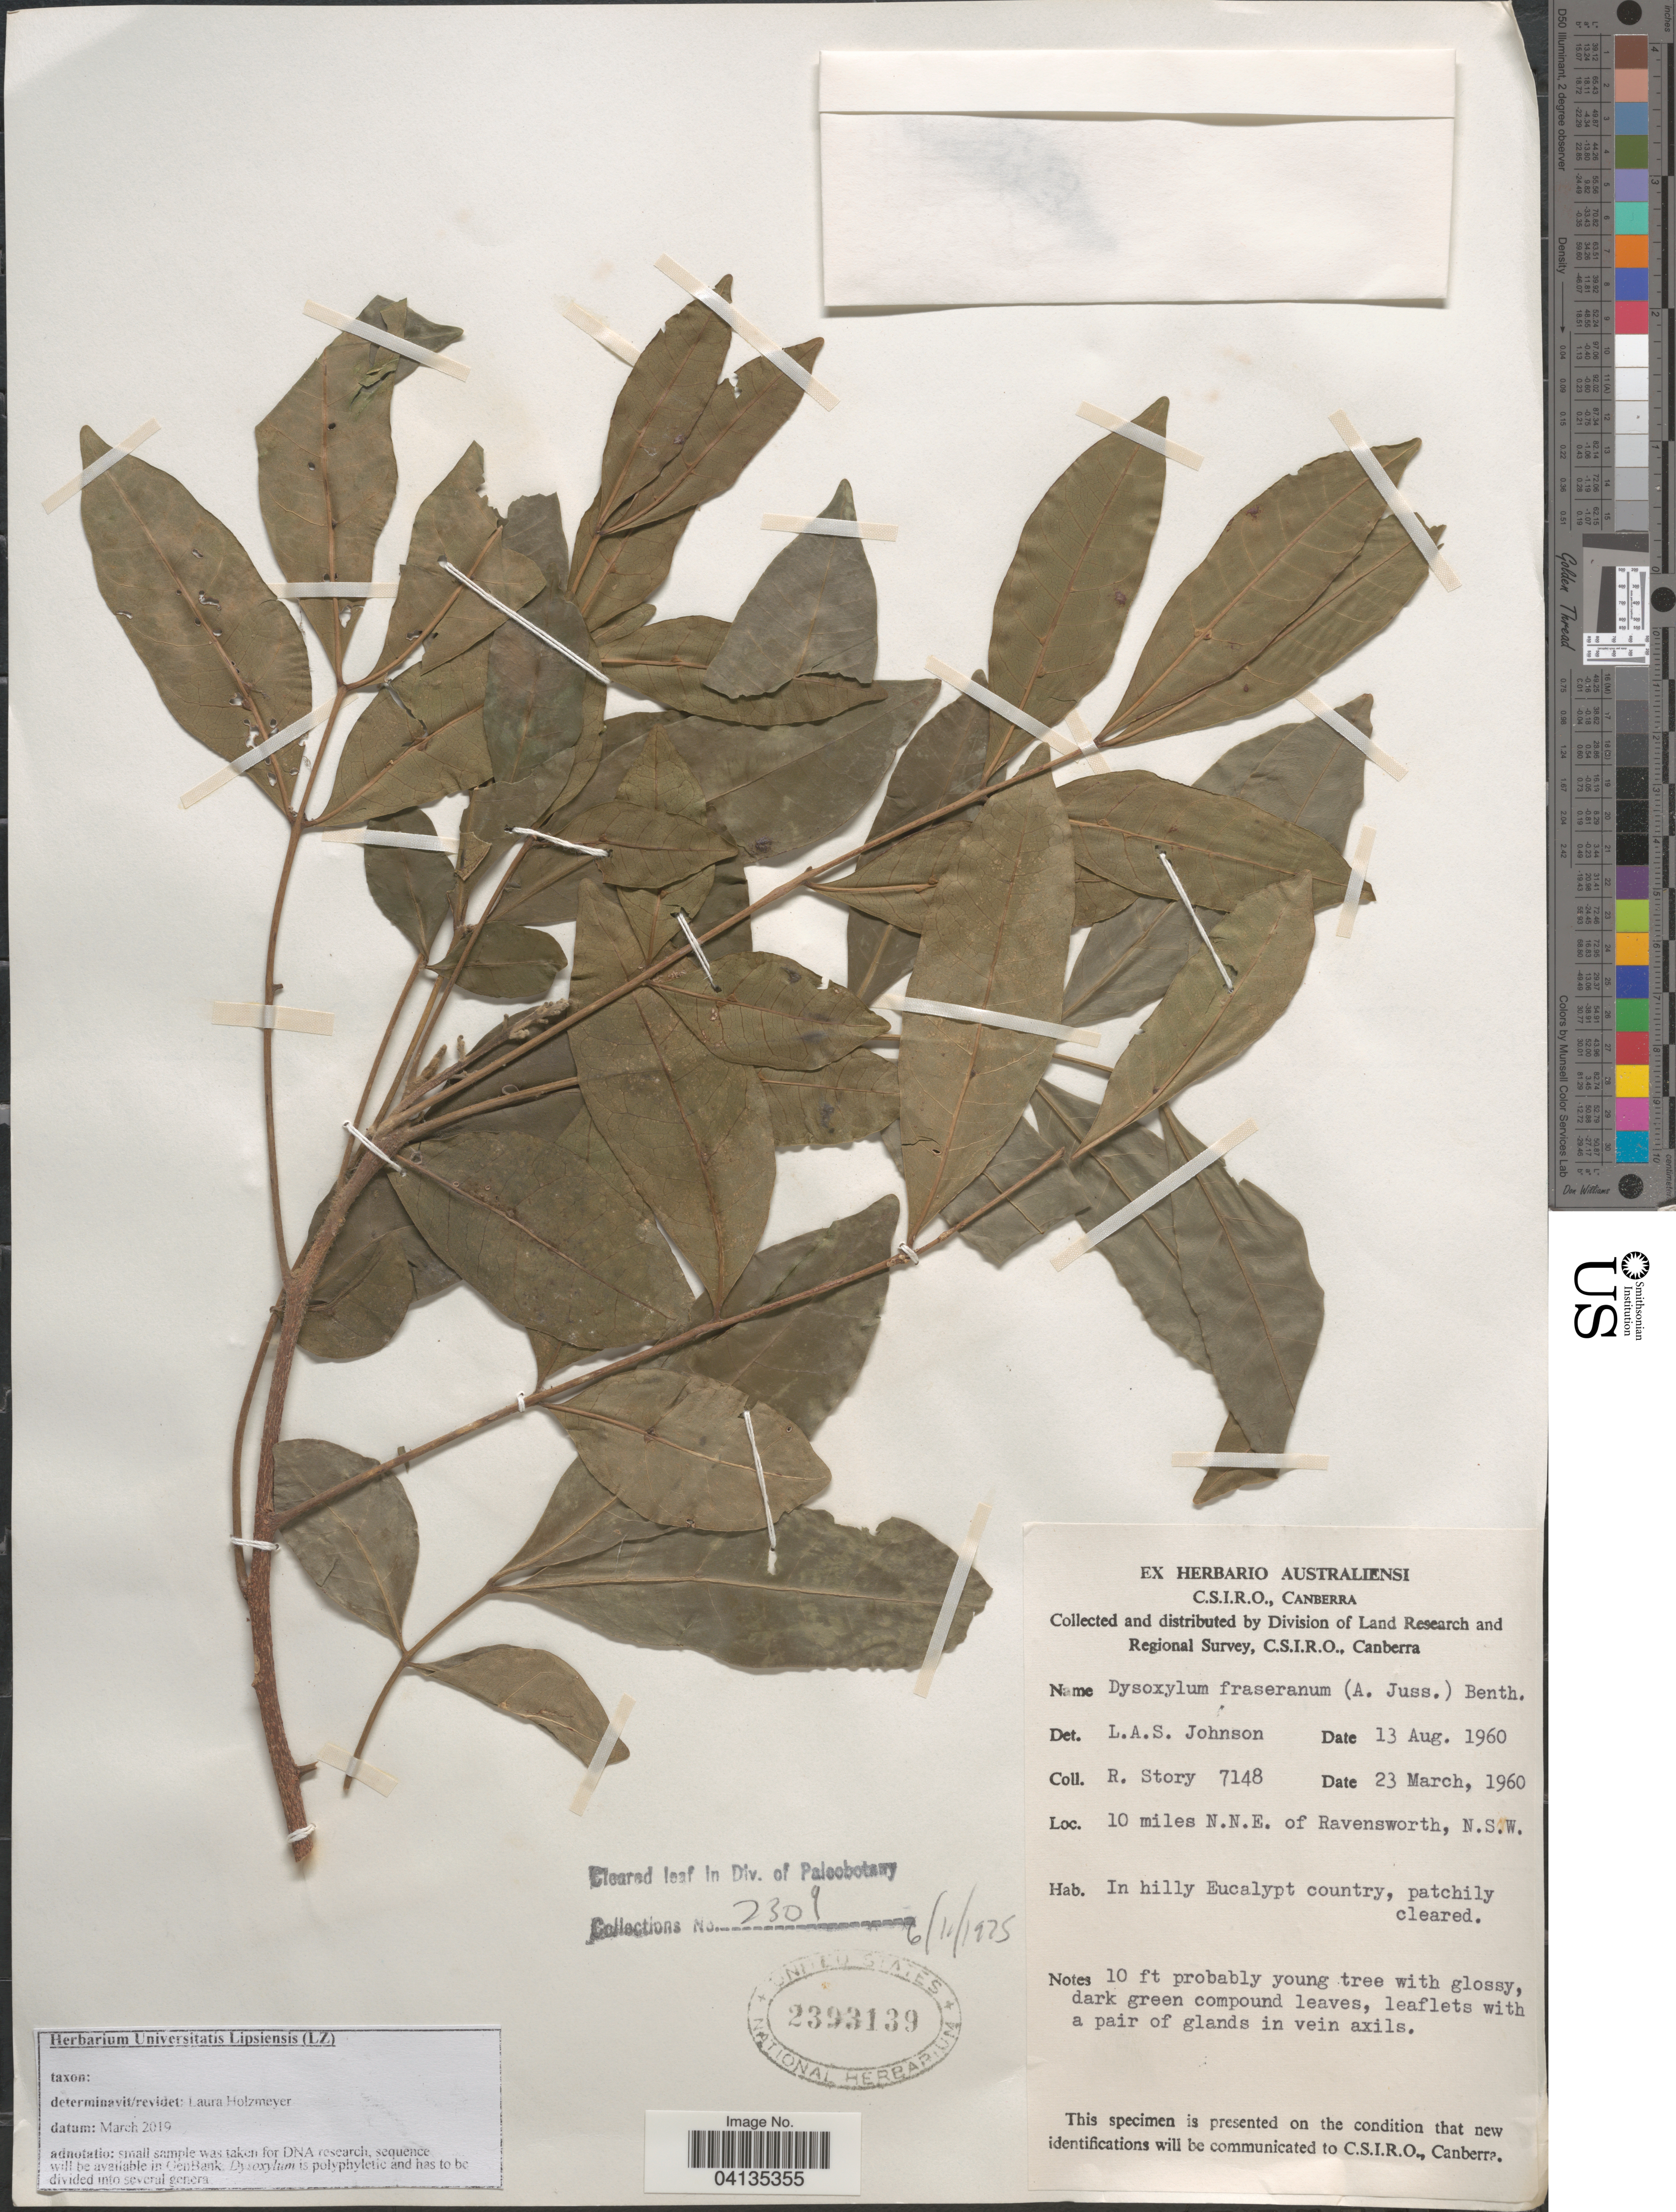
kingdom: Plantae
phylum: Tracheophyta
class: Magnoliopsida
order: Sapindales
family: Meliaceae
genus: Didymocheton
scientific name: Didymocheton fraserianus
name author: (A. Juss.) Mabb. & Hauenschild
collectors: R. Story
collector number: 7148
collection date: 1960-03-23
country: Australia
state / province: New South Wales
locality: Australiensi. Regional Survey. 10 miles N.N.E. of Ravensworth.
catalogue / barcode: US 2393139